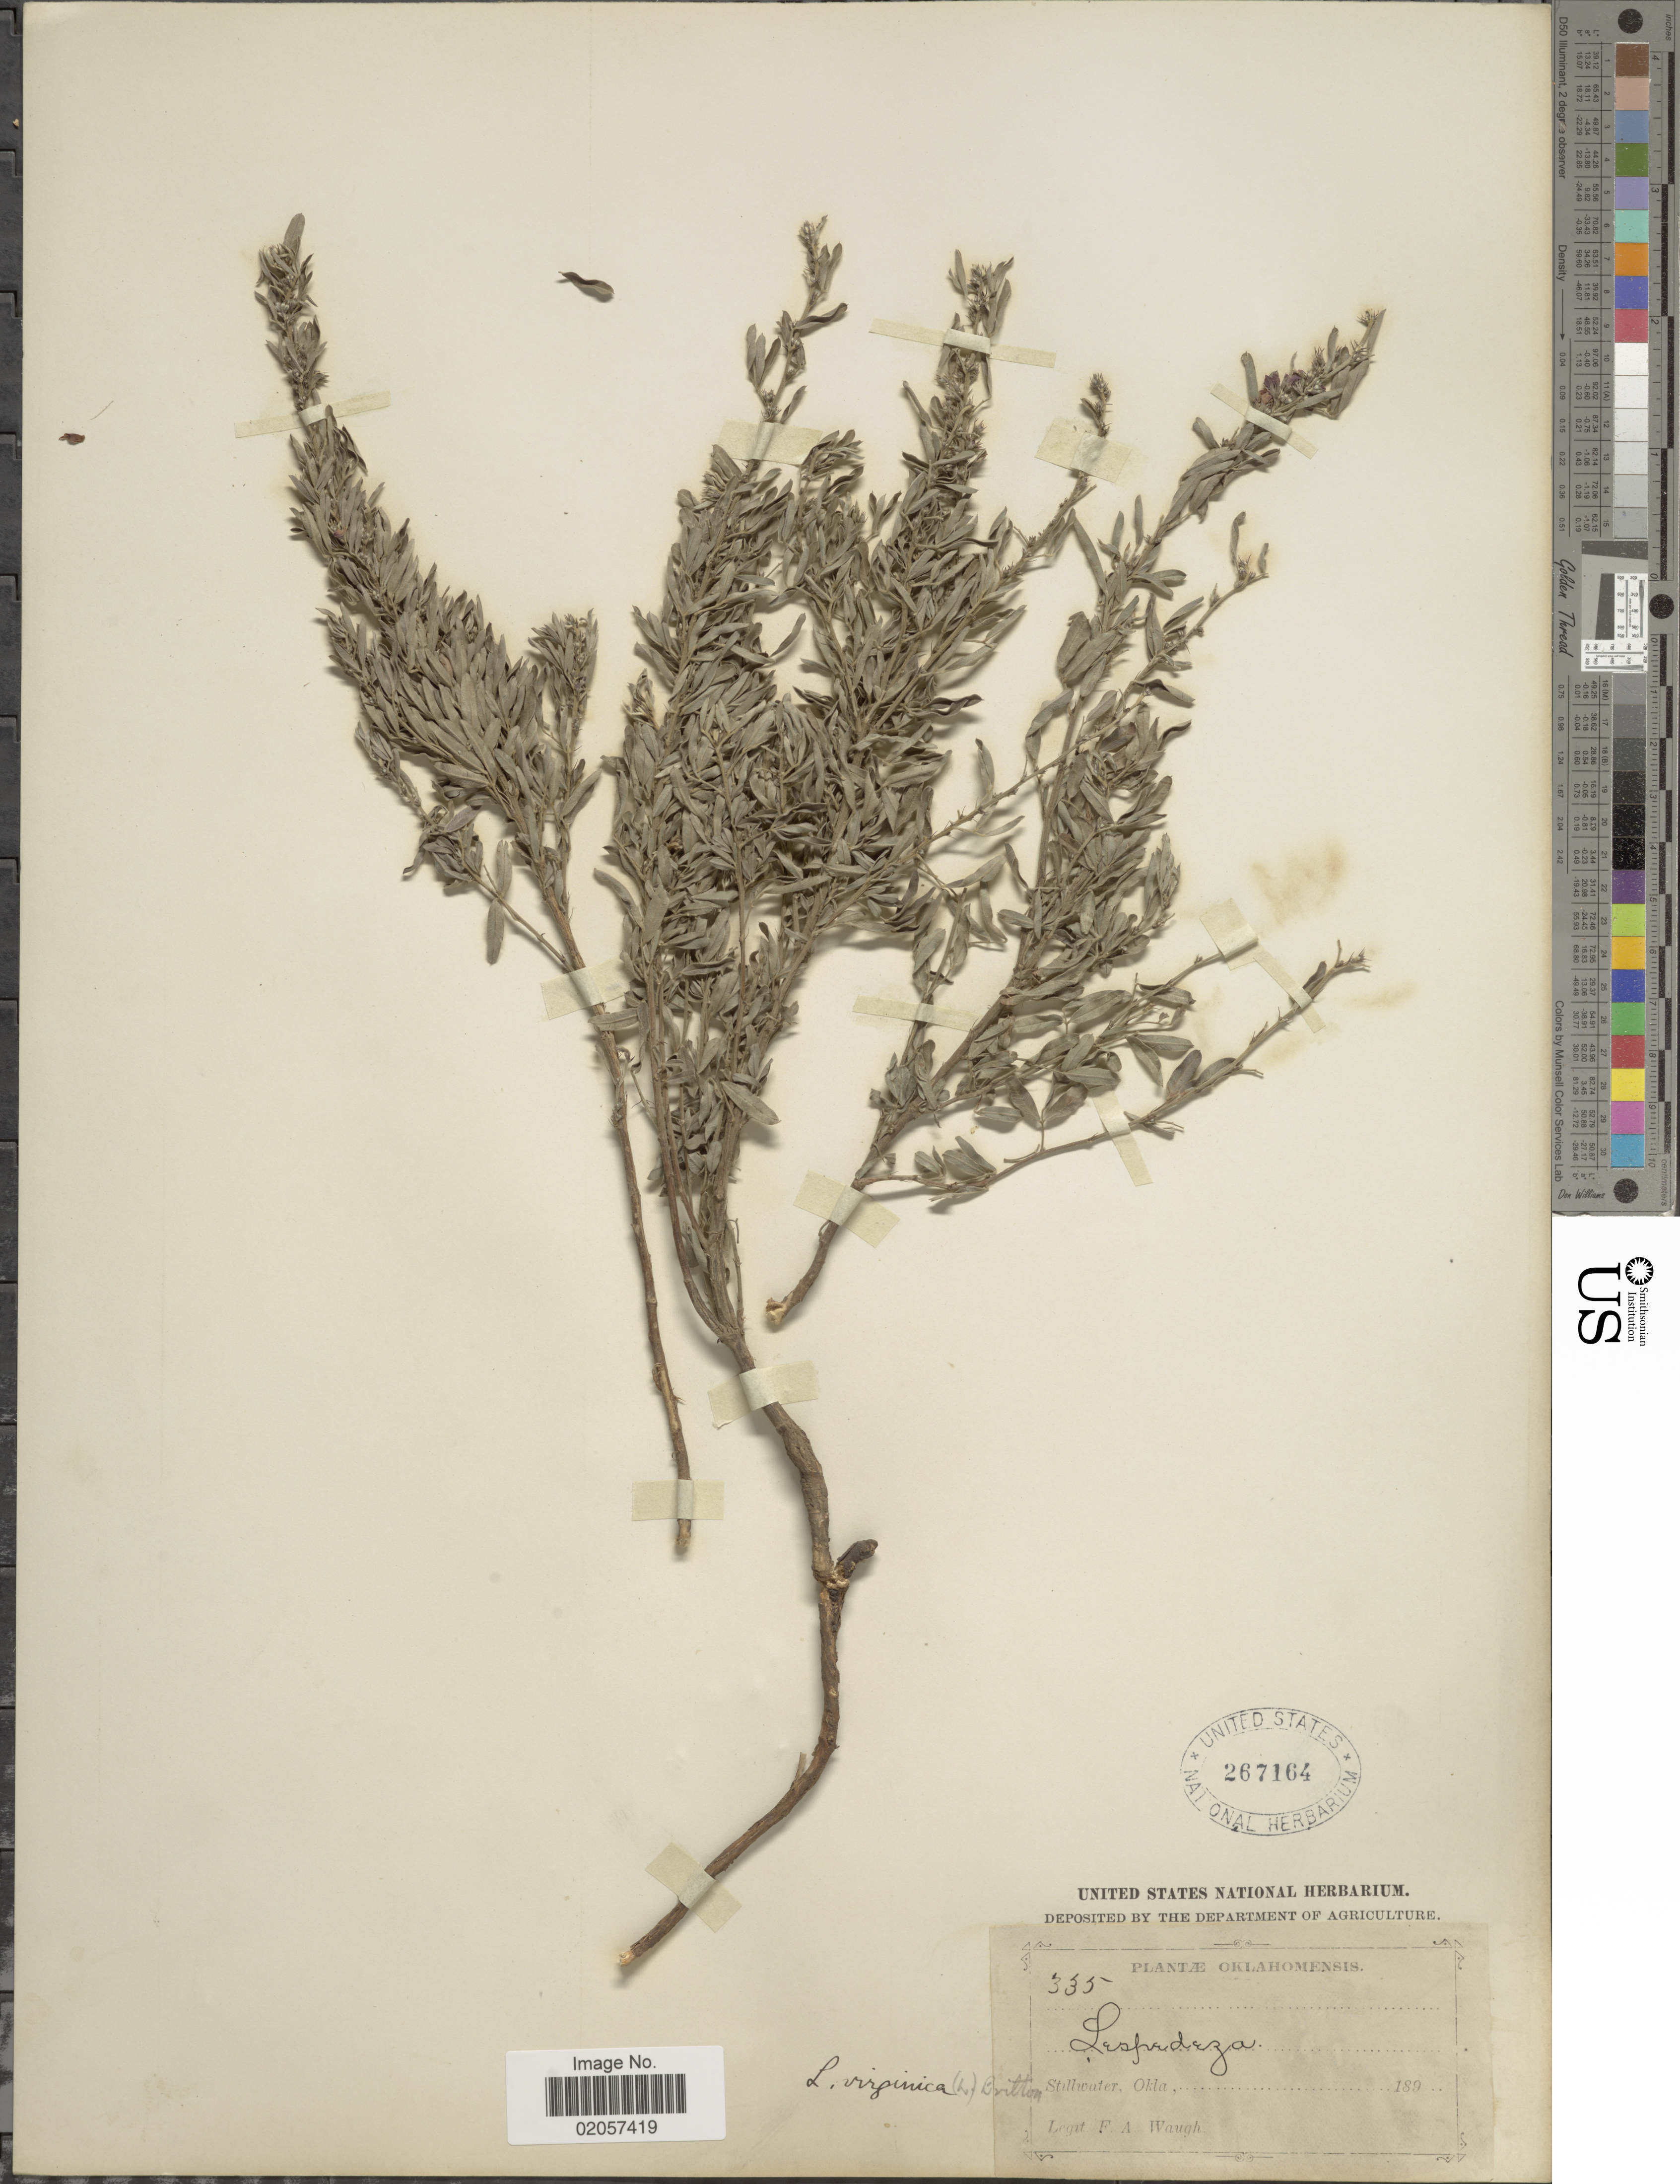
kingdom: Plantae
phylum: Tracheophyta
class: Magnoliopsida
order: Fabales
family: Fabaceae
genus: Lespedeza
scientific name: Lespedeza virginica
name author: (L.) Britton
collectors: F. Waugh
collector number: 335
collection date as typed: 189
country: United States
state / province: Oklahoma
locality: Sillwater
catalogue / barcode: US 267164